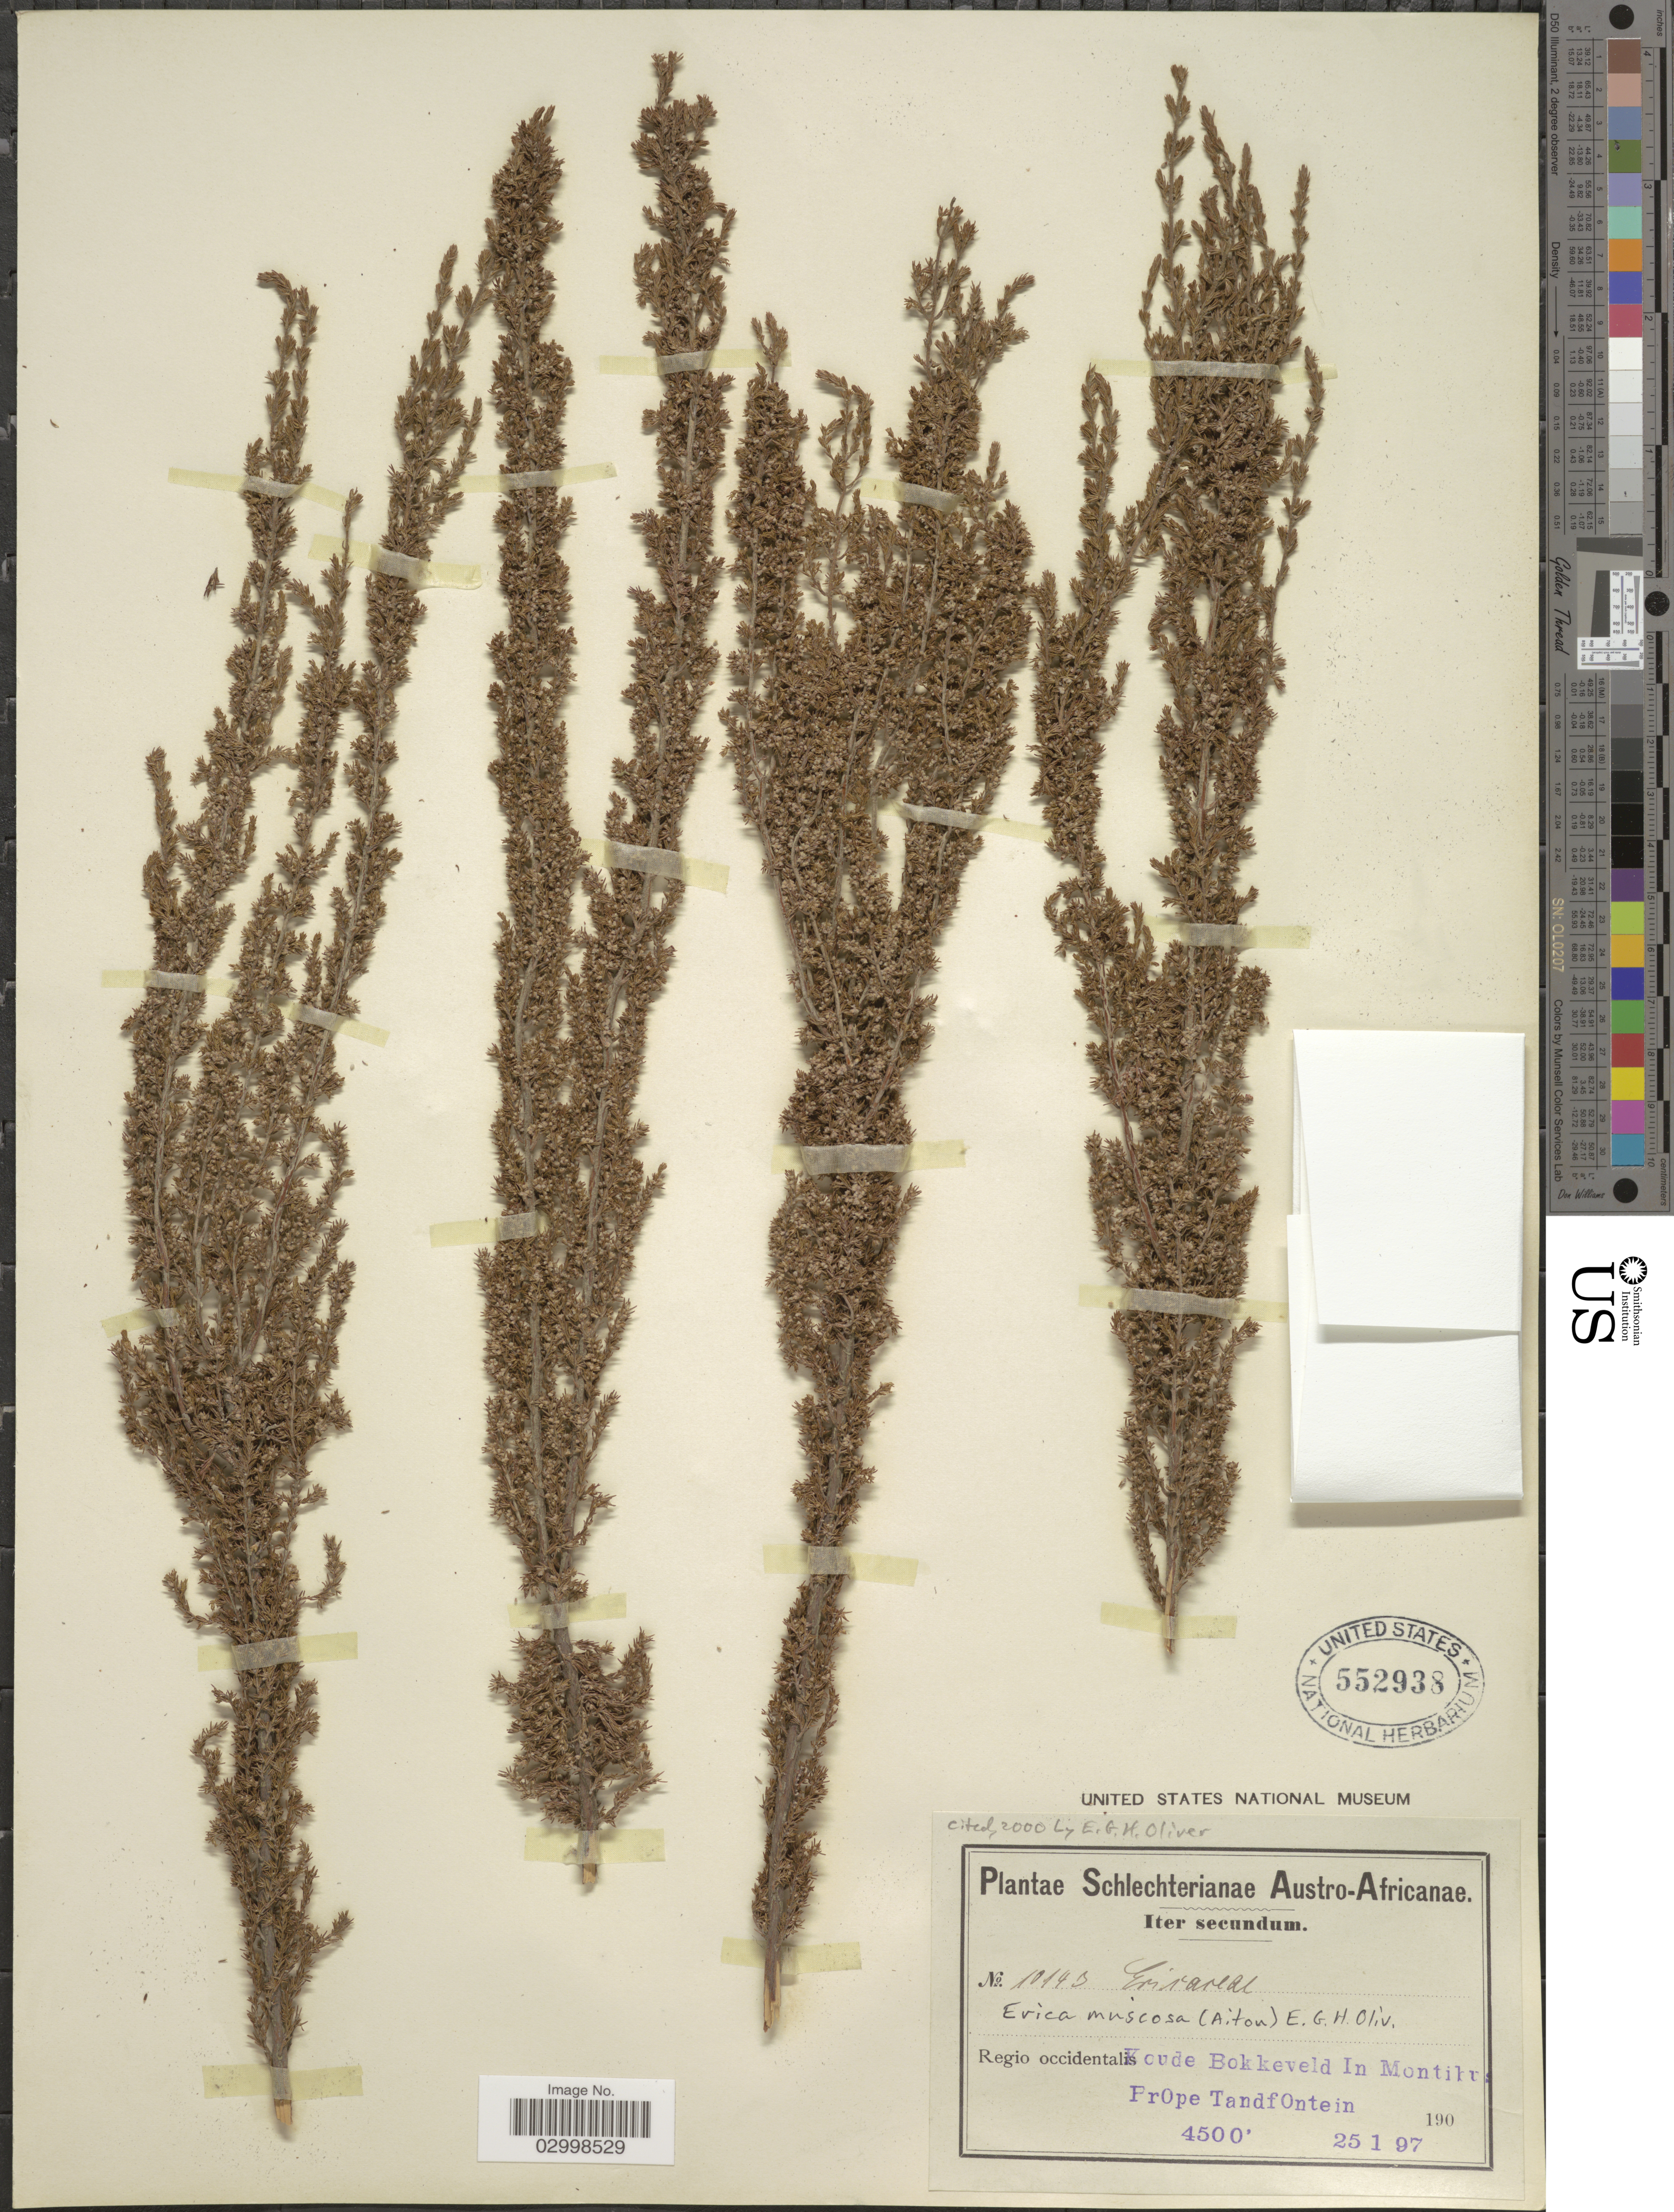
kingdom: Plantae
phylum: Tracheophyta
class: Magnoliopsida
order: Ericales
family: Ericaceae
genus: Erica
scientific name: Erica muscosa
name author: (Aiton) E.G.H. Oliv.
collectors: Schlechter, --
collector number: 10143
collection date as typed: Transcribed d/m/y: 25/1/97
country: South Africa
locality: Austro-Africanae, Regio occidentalis, Koude Bokkeveld In Montibus, prope Tandfontein.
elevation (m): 1372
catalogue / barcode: US 552938